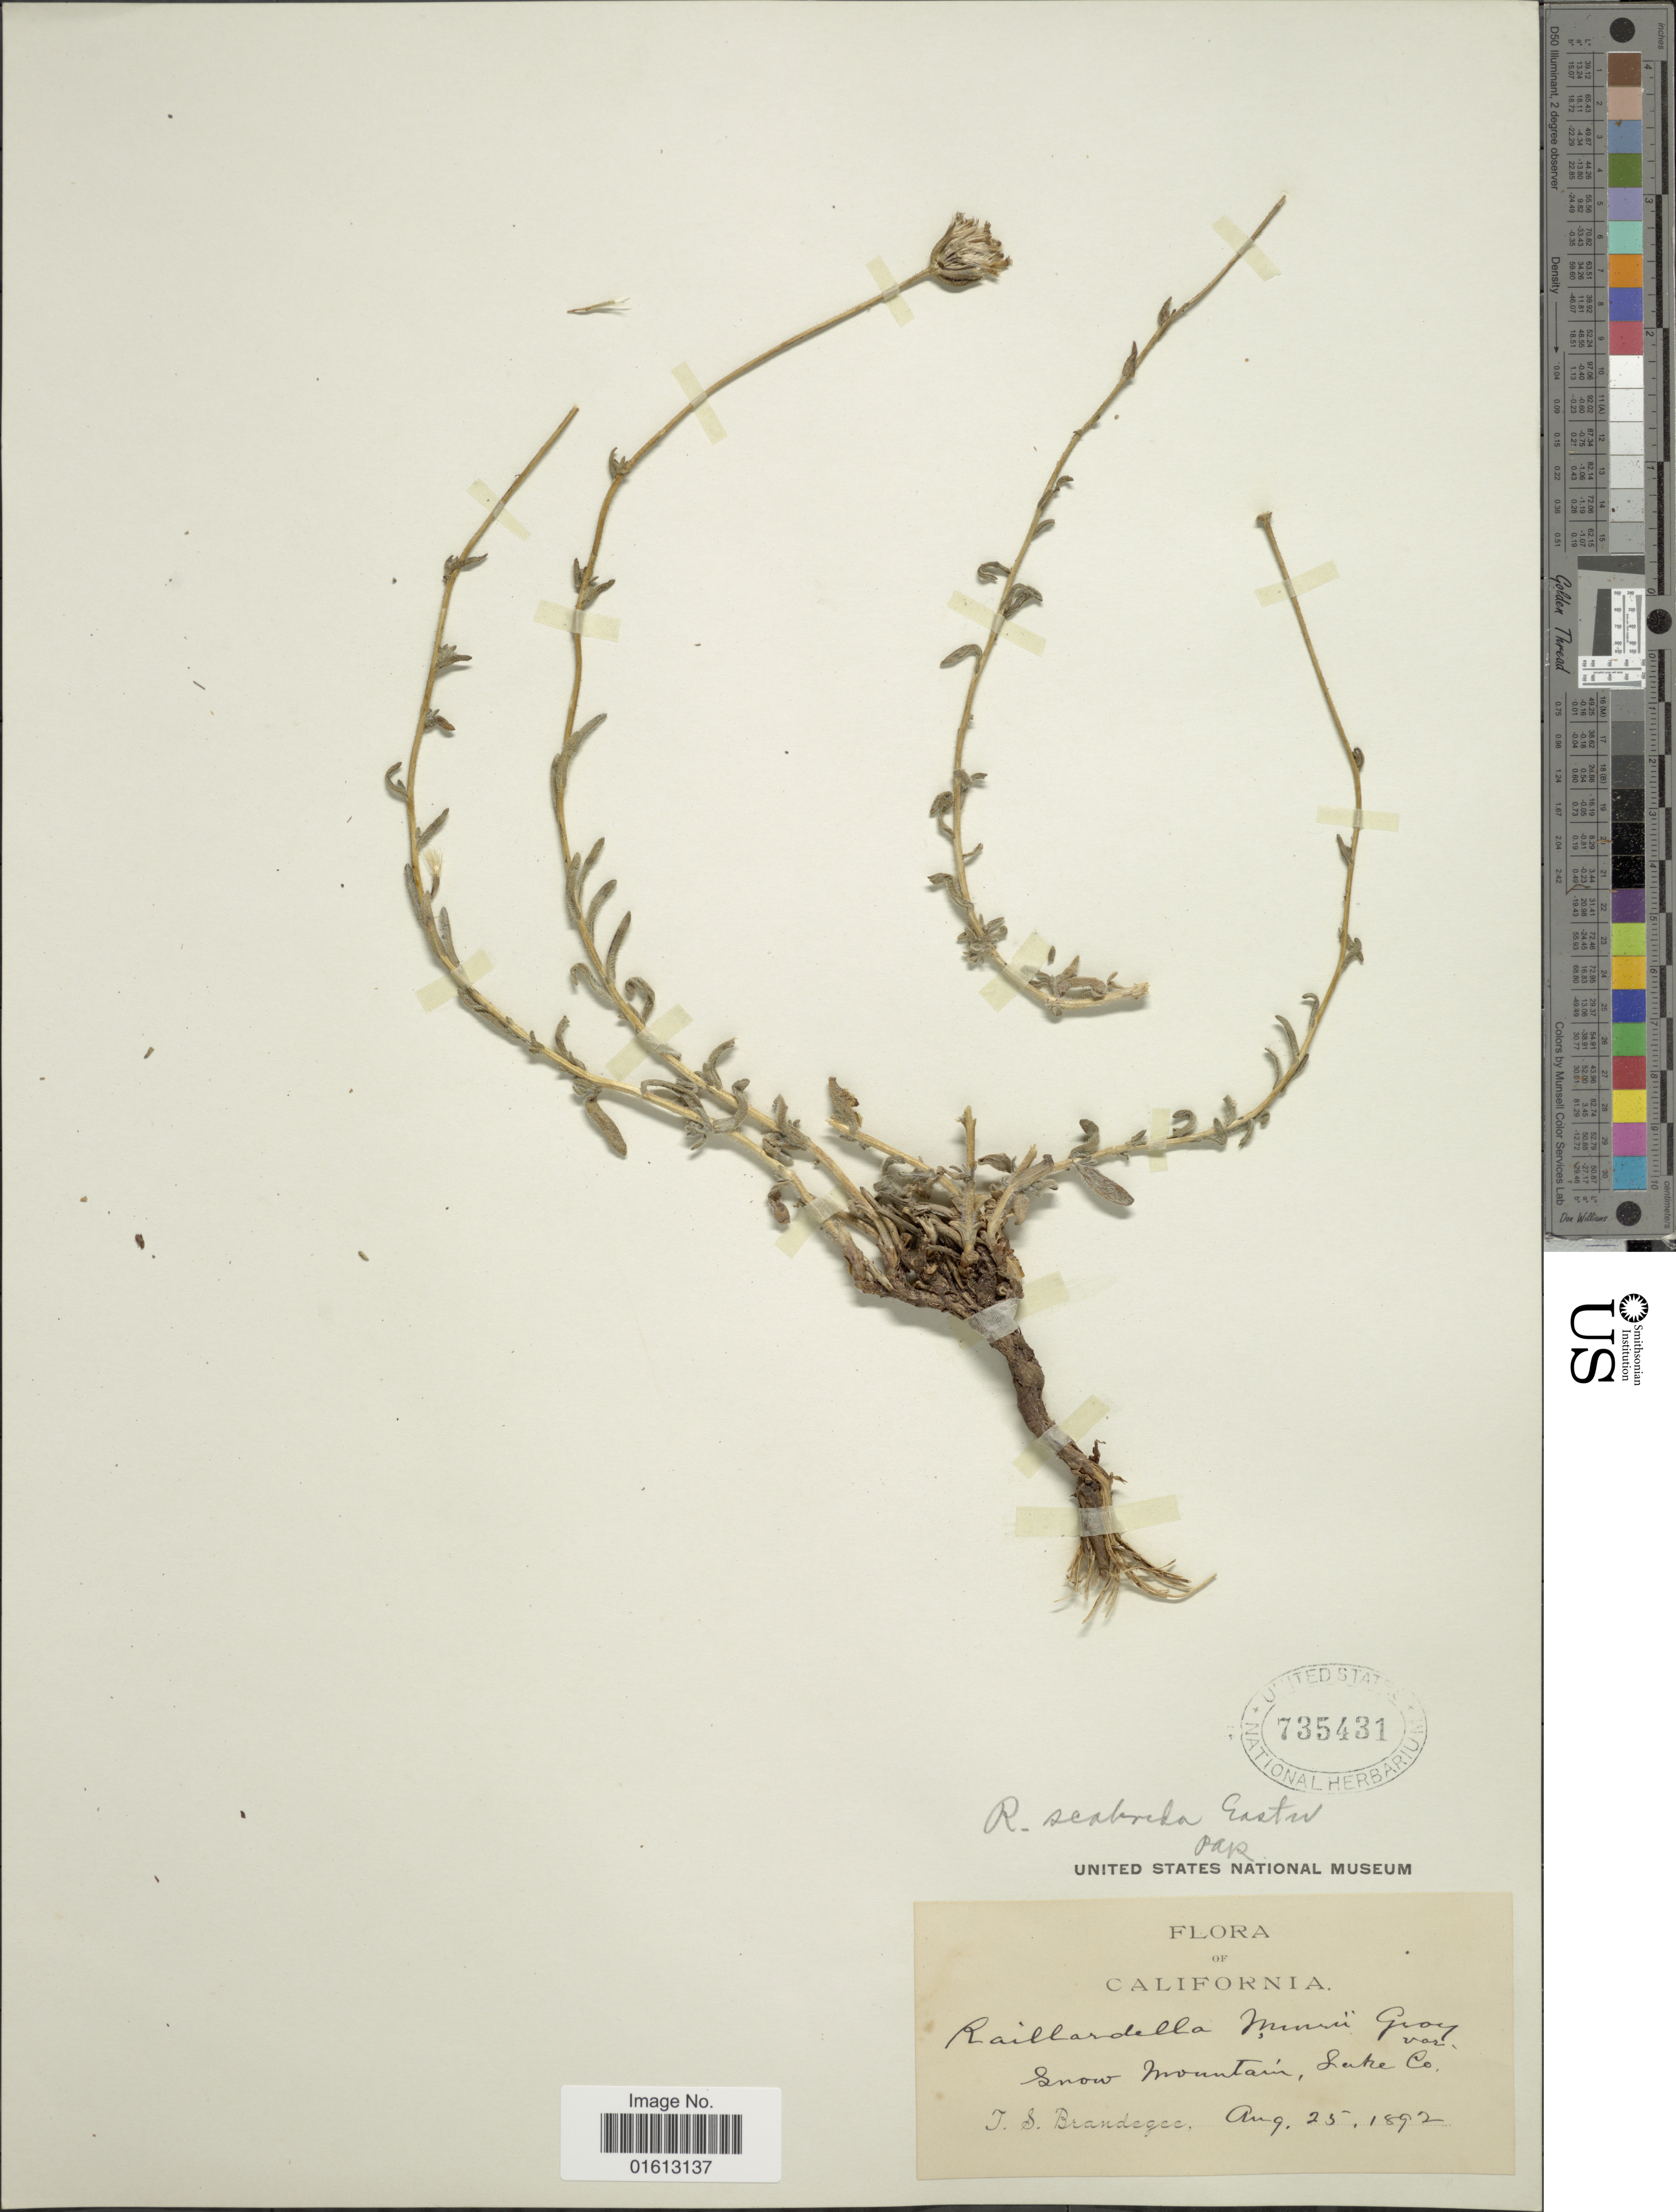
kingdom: Plantae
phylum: Tracheophyta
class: Magnoliopsida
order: Asterales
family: Asteraceae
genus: Anisocarpus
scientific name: Anisocarpus scabridus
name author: (Eastw.) B.G. Baldwin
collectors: T. S. Brandegee (herbarium)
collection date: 1892-08-25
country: United States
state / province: California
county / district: Lake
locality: California, Snow Mountain, Lake Co.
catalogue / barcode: US 735431